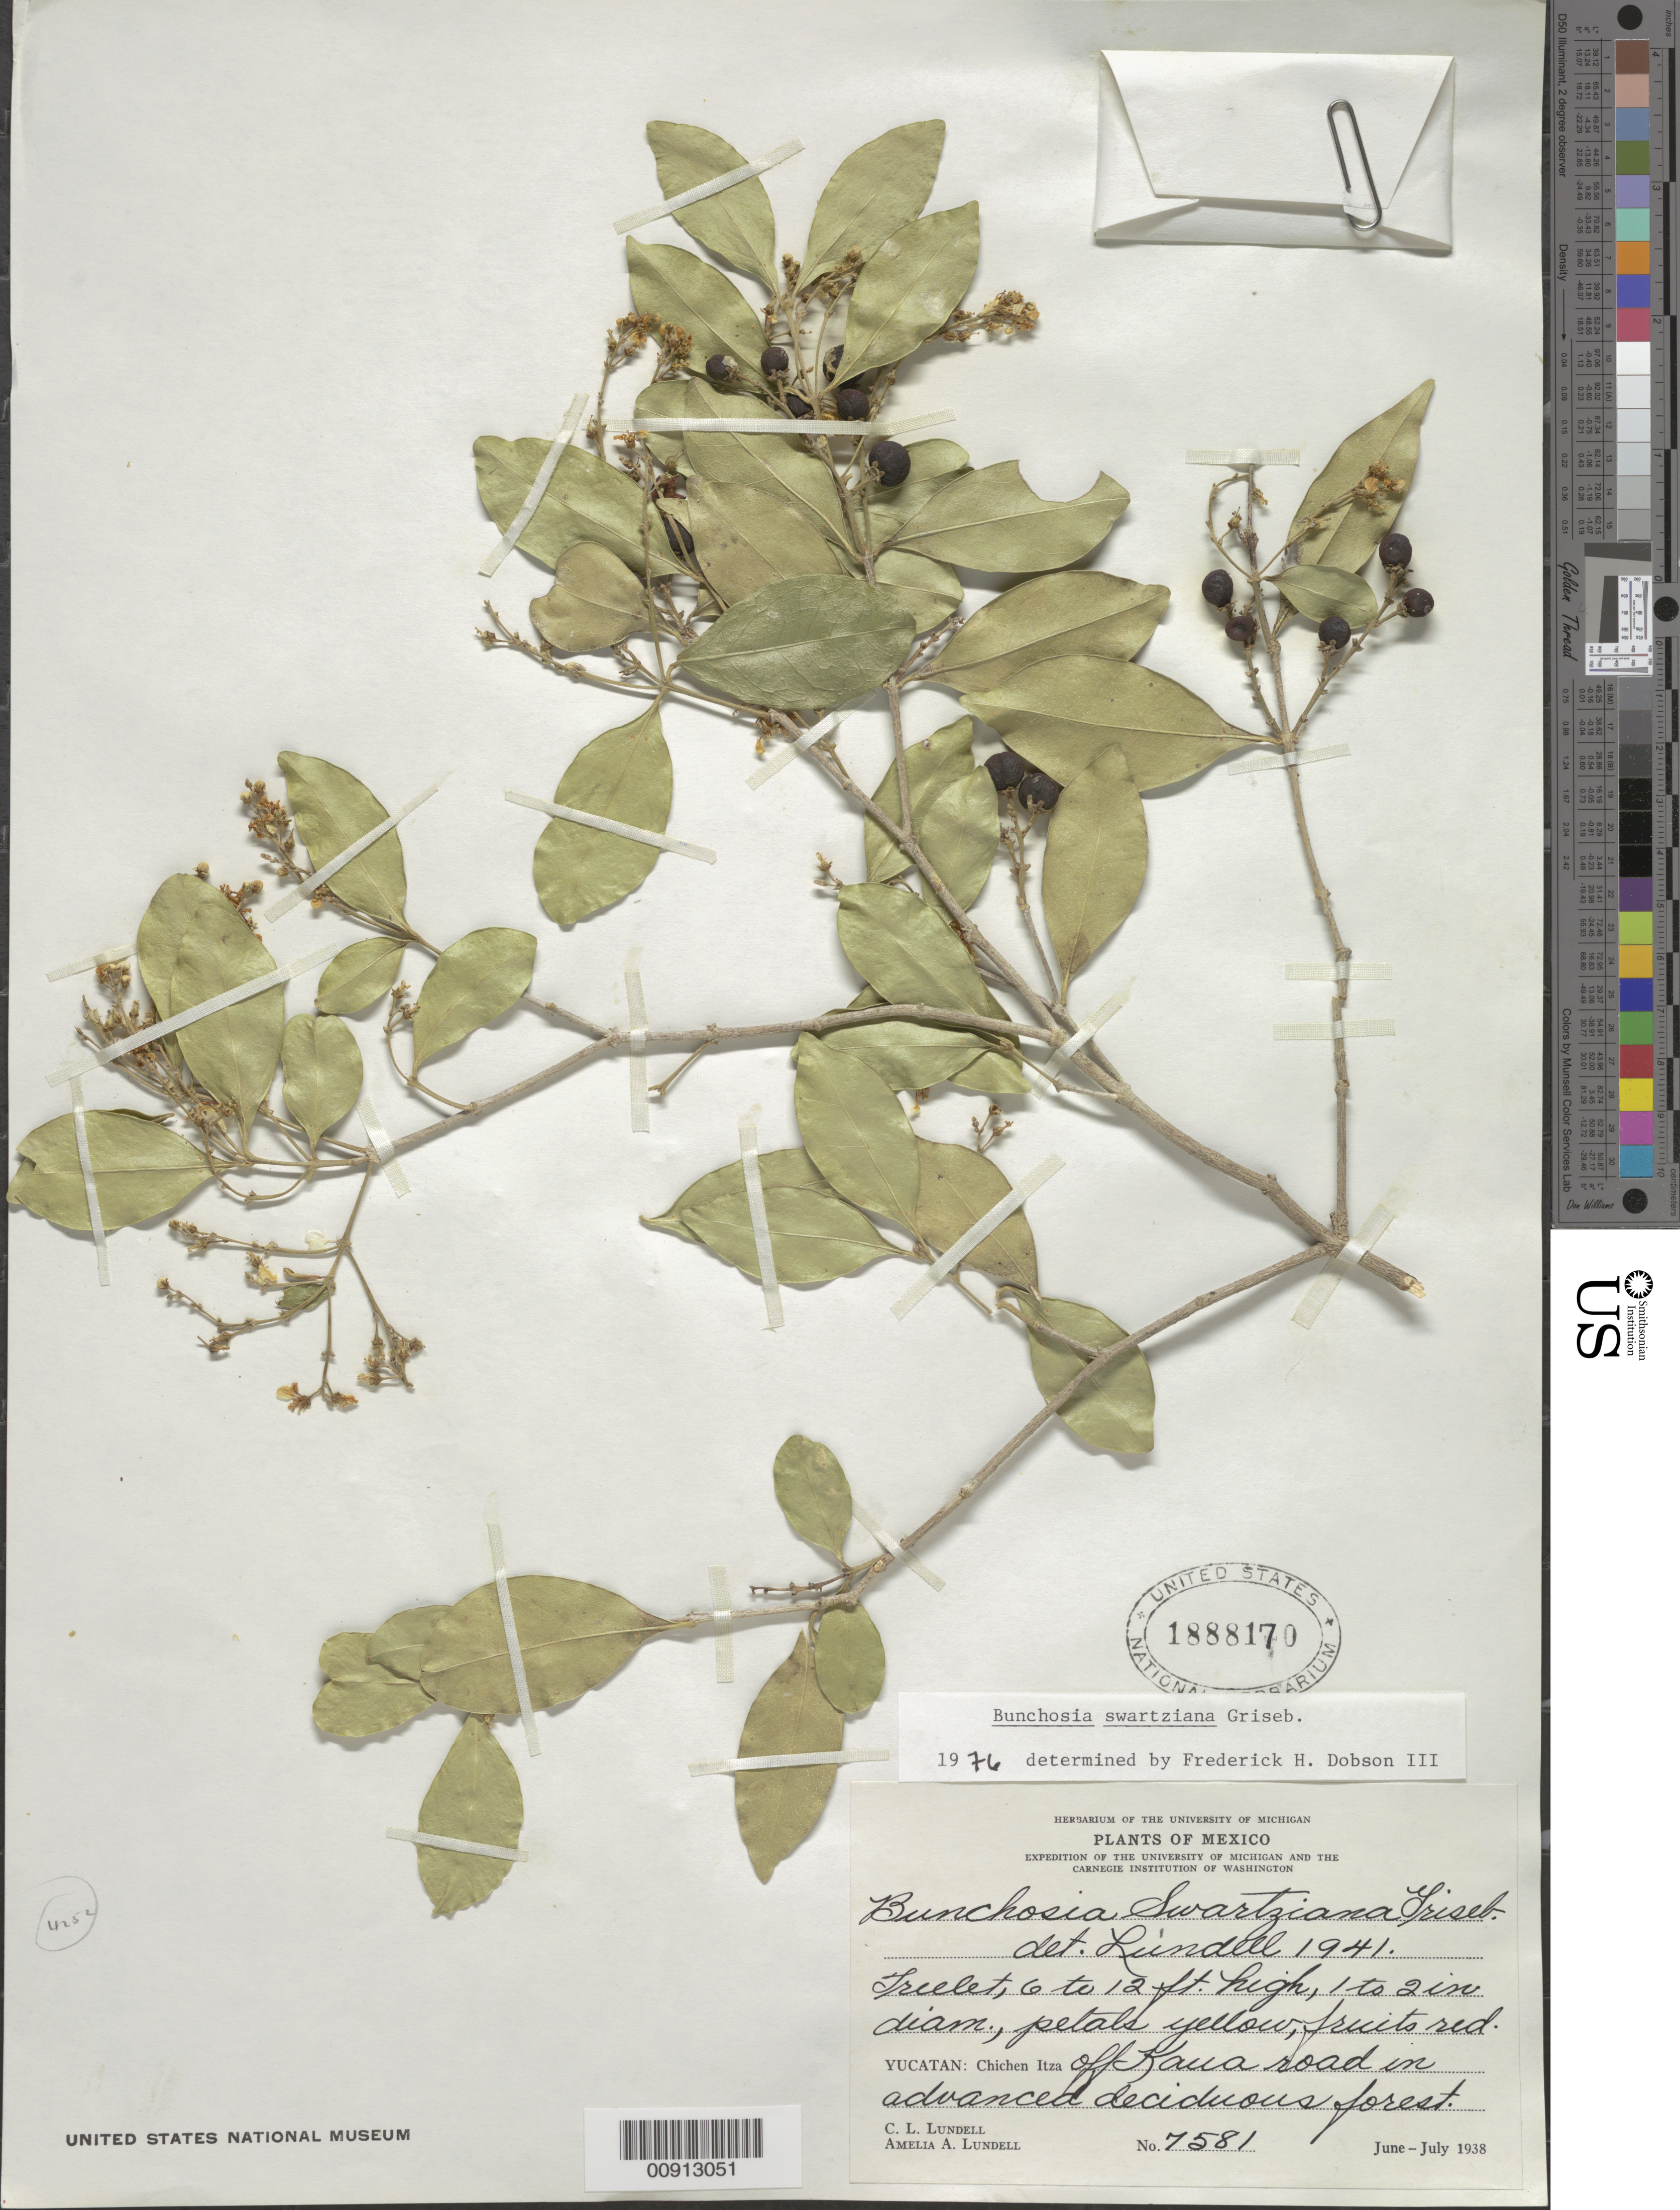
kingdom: Plantae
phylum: Tracheophyta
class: Magnoliopsida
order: Malpighiales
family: Malpighiaceae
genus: Bunchosia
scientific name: Bunchosia swartziana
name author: Griseb.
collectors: C. L. Lundell & A. A. Lundell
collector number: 7581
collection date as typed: Jun 1938 to -- Jul 1938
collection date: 1938-06/1938-07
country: Mexico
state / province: Yucatán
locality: Yucatán: Chichen Itza off Kaua road.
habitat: In advanced deciduous forest.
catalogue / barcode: US 1888170